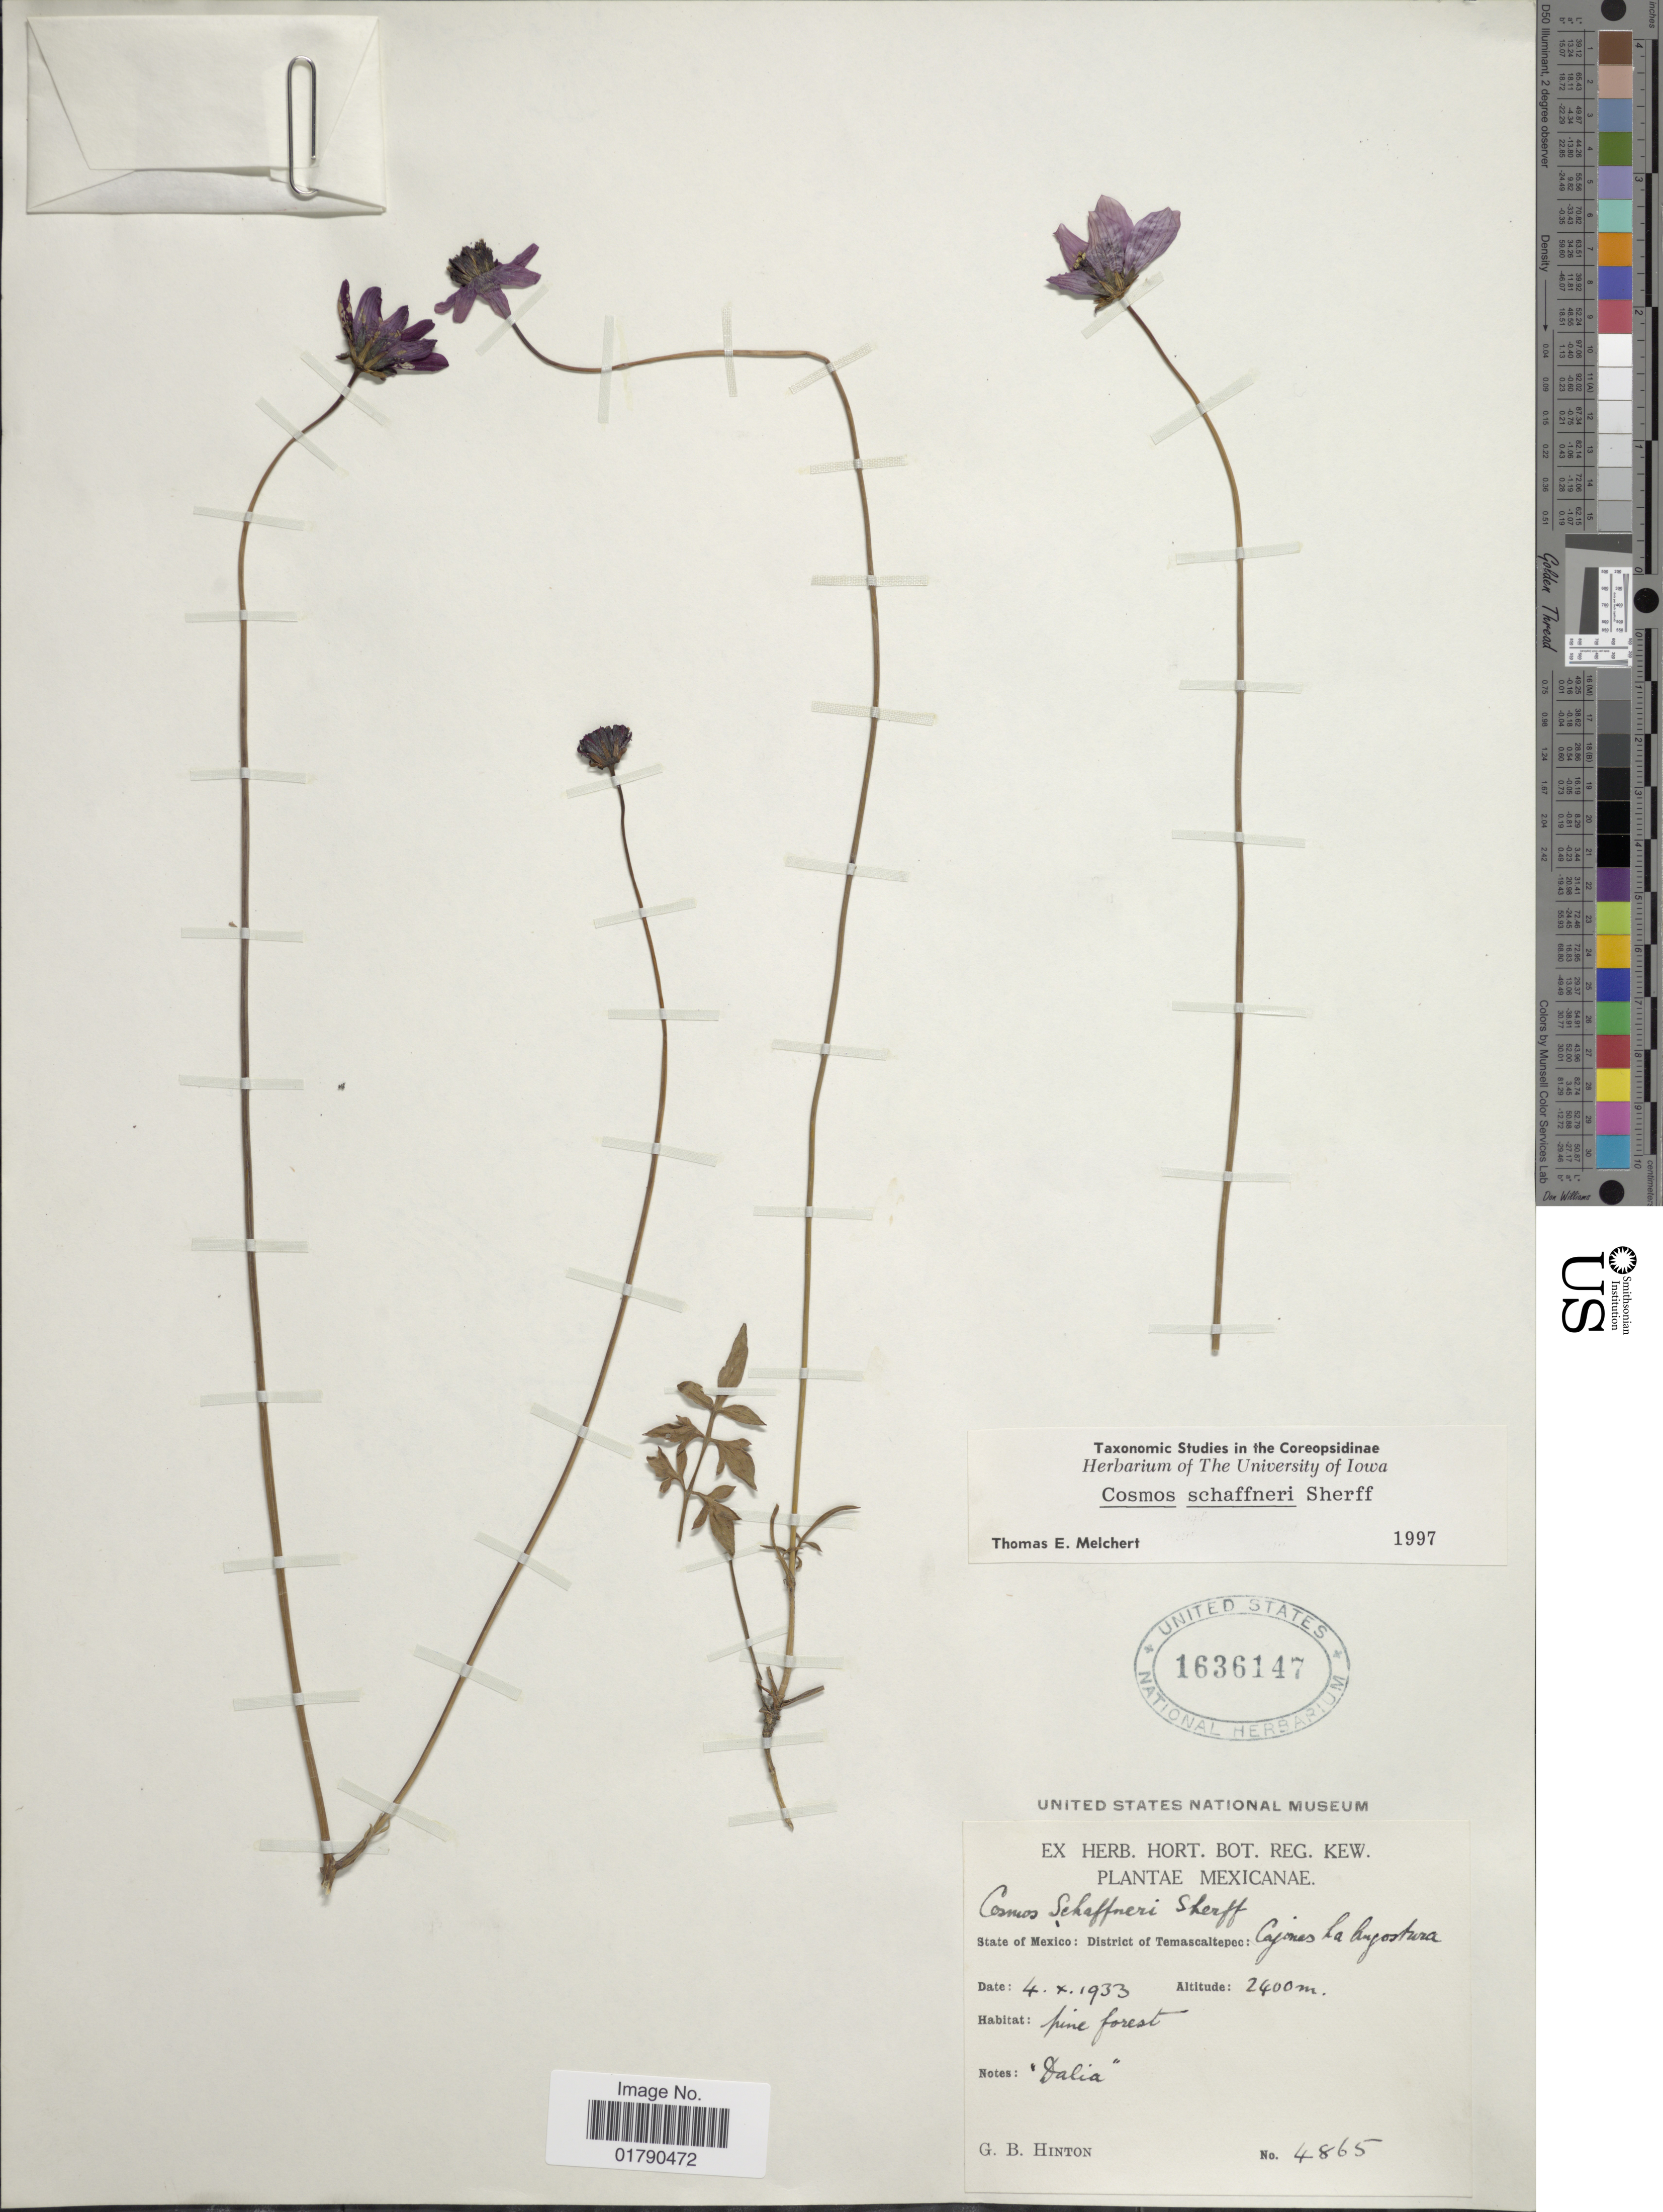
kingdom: Plantae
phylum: Tracheophyta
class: Magnoliopsida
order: Asterales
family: Asteraceae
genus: Cosmos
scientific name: Cosmos schaffneri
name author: Sherff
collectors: G. B. Hinton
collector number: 4865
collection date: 1933-10-04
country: Mexico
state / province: México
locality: District of Temascaltepec, Cajones La Angostura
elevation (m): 2400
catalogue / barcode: US 1636147